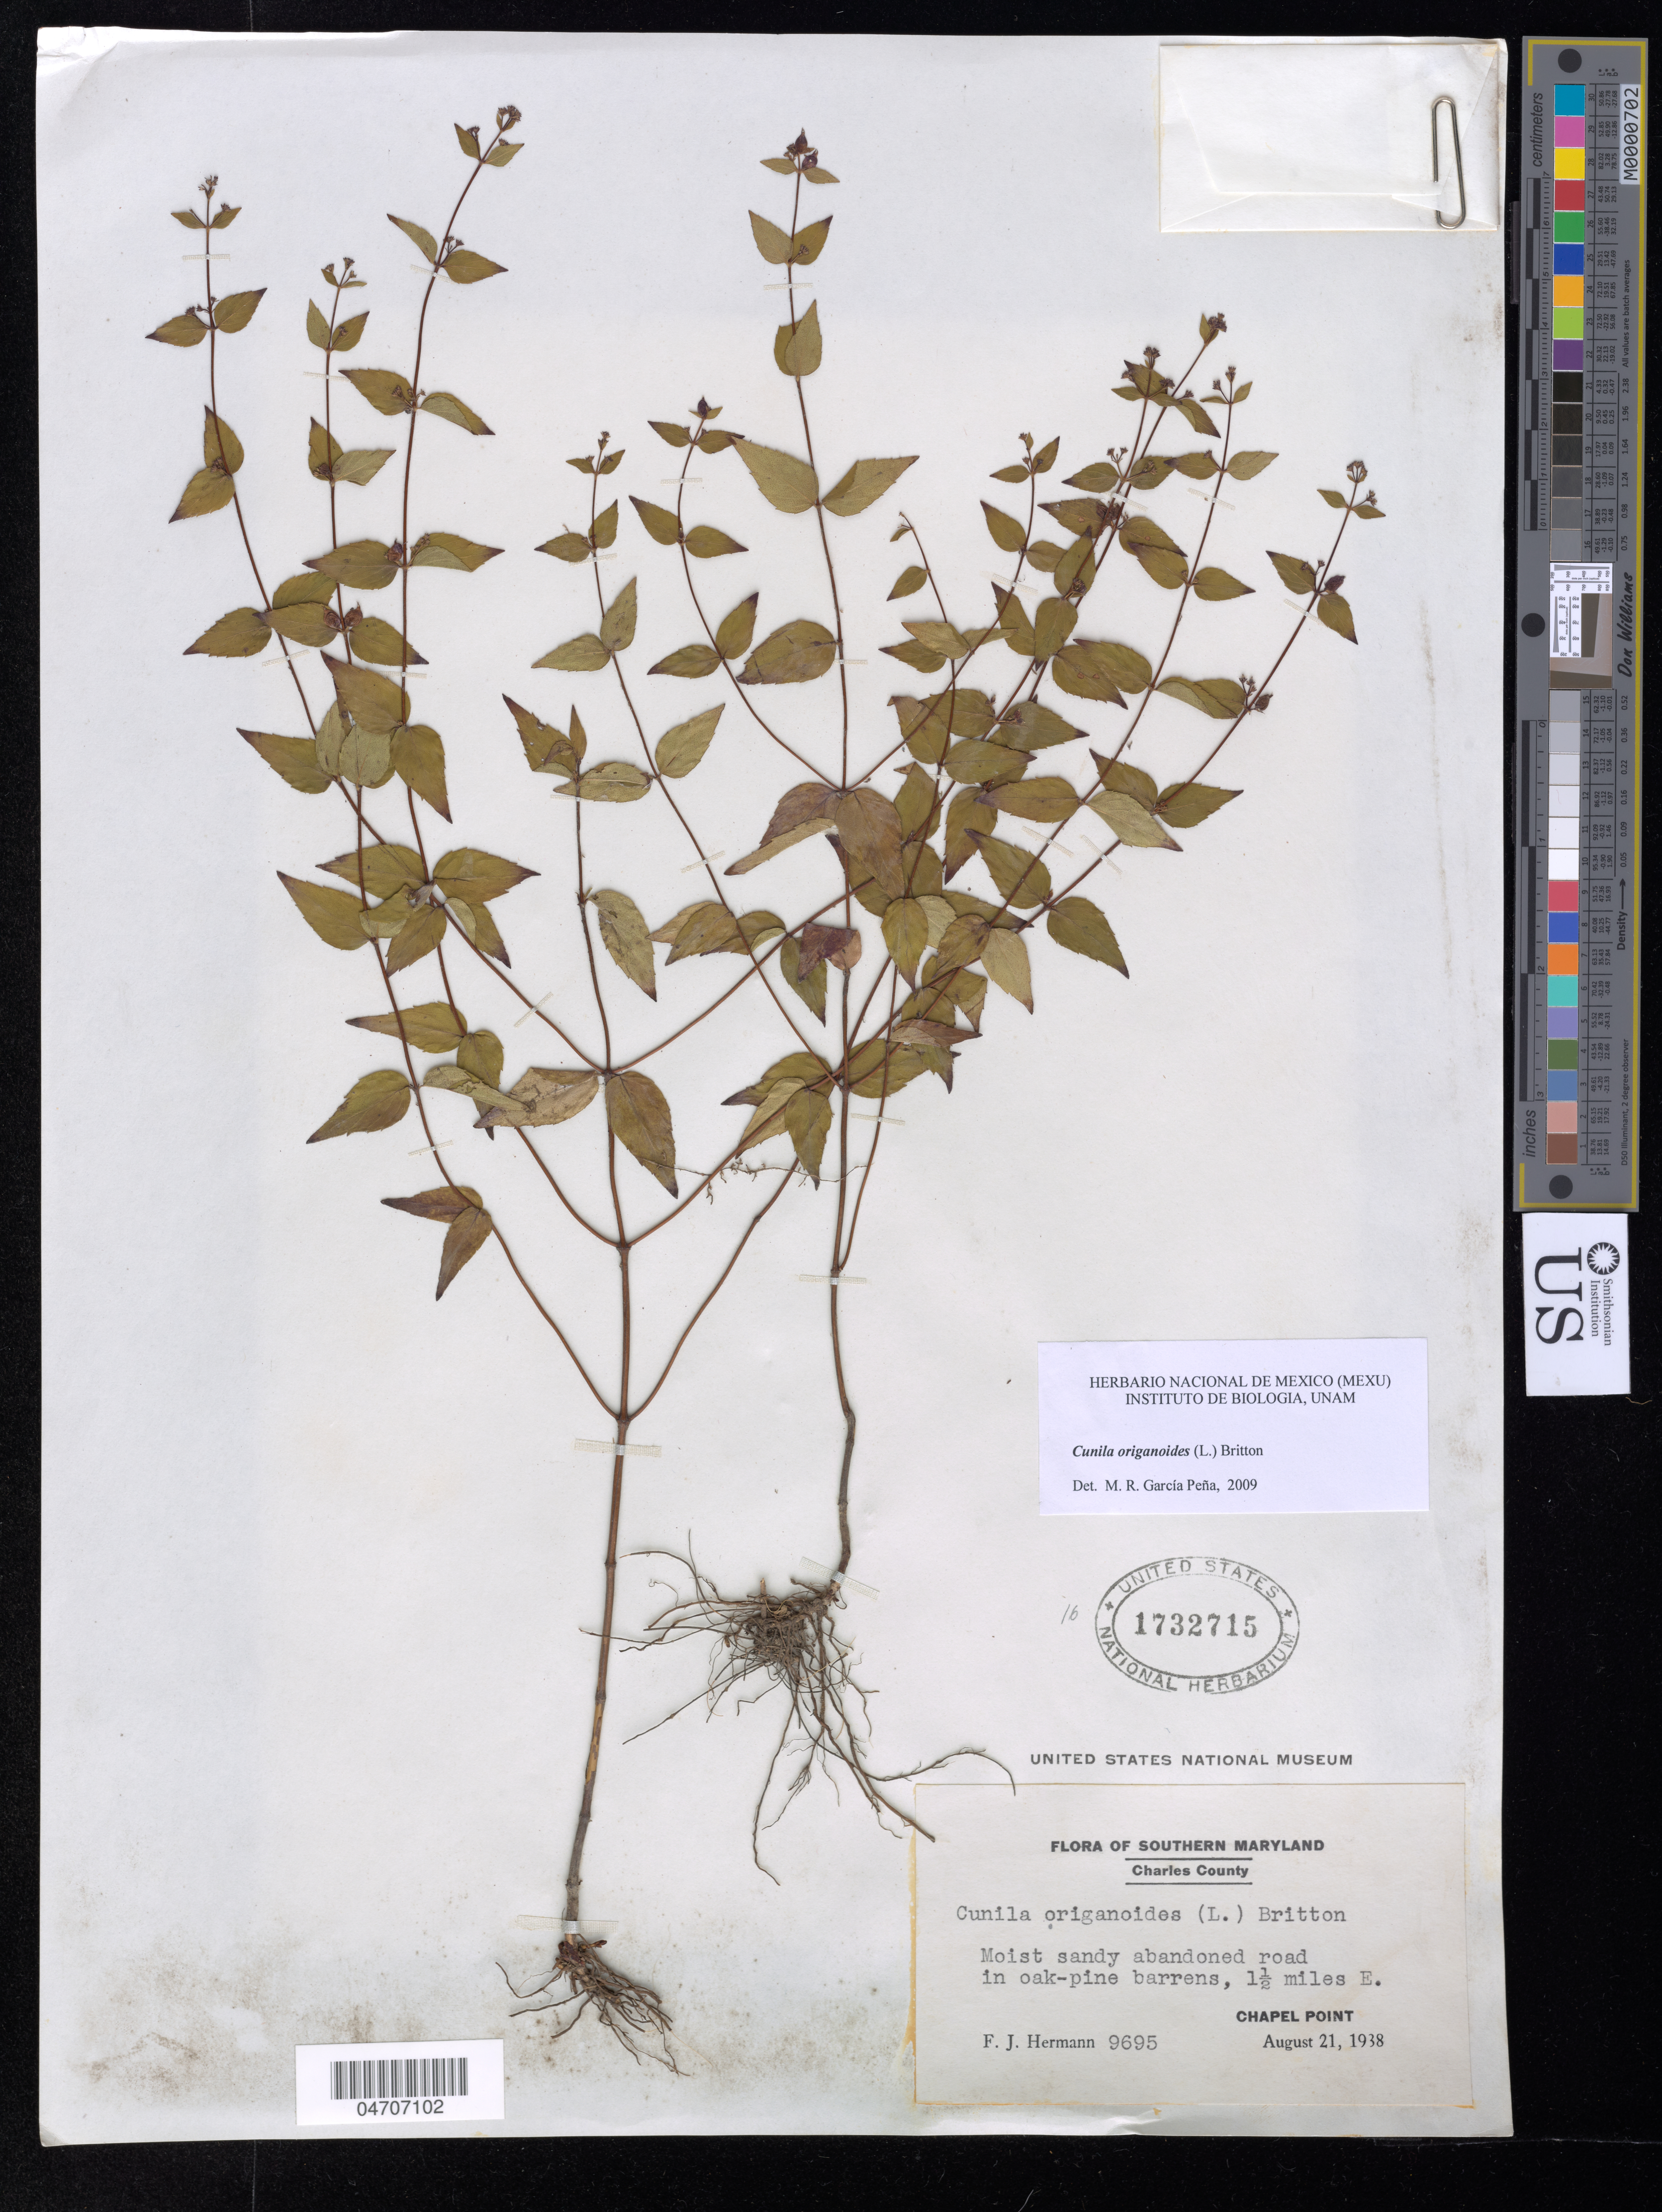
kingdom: Plantae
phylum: Tracheophyta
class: Magnoliopsida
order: Lamiales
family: Lamiaceae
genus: Cunila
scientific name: Cunila origanoides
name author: (L.) Britton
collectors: F. J. Hermann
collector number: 9695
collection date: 1938-08-21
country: United States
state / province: Maryland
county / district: Charles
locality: Southern Maryland. Charles County. Moist sandy abandoned road in oak-pine barrens, 1½ miles E. Chapel Point.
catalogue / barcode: US 1732715